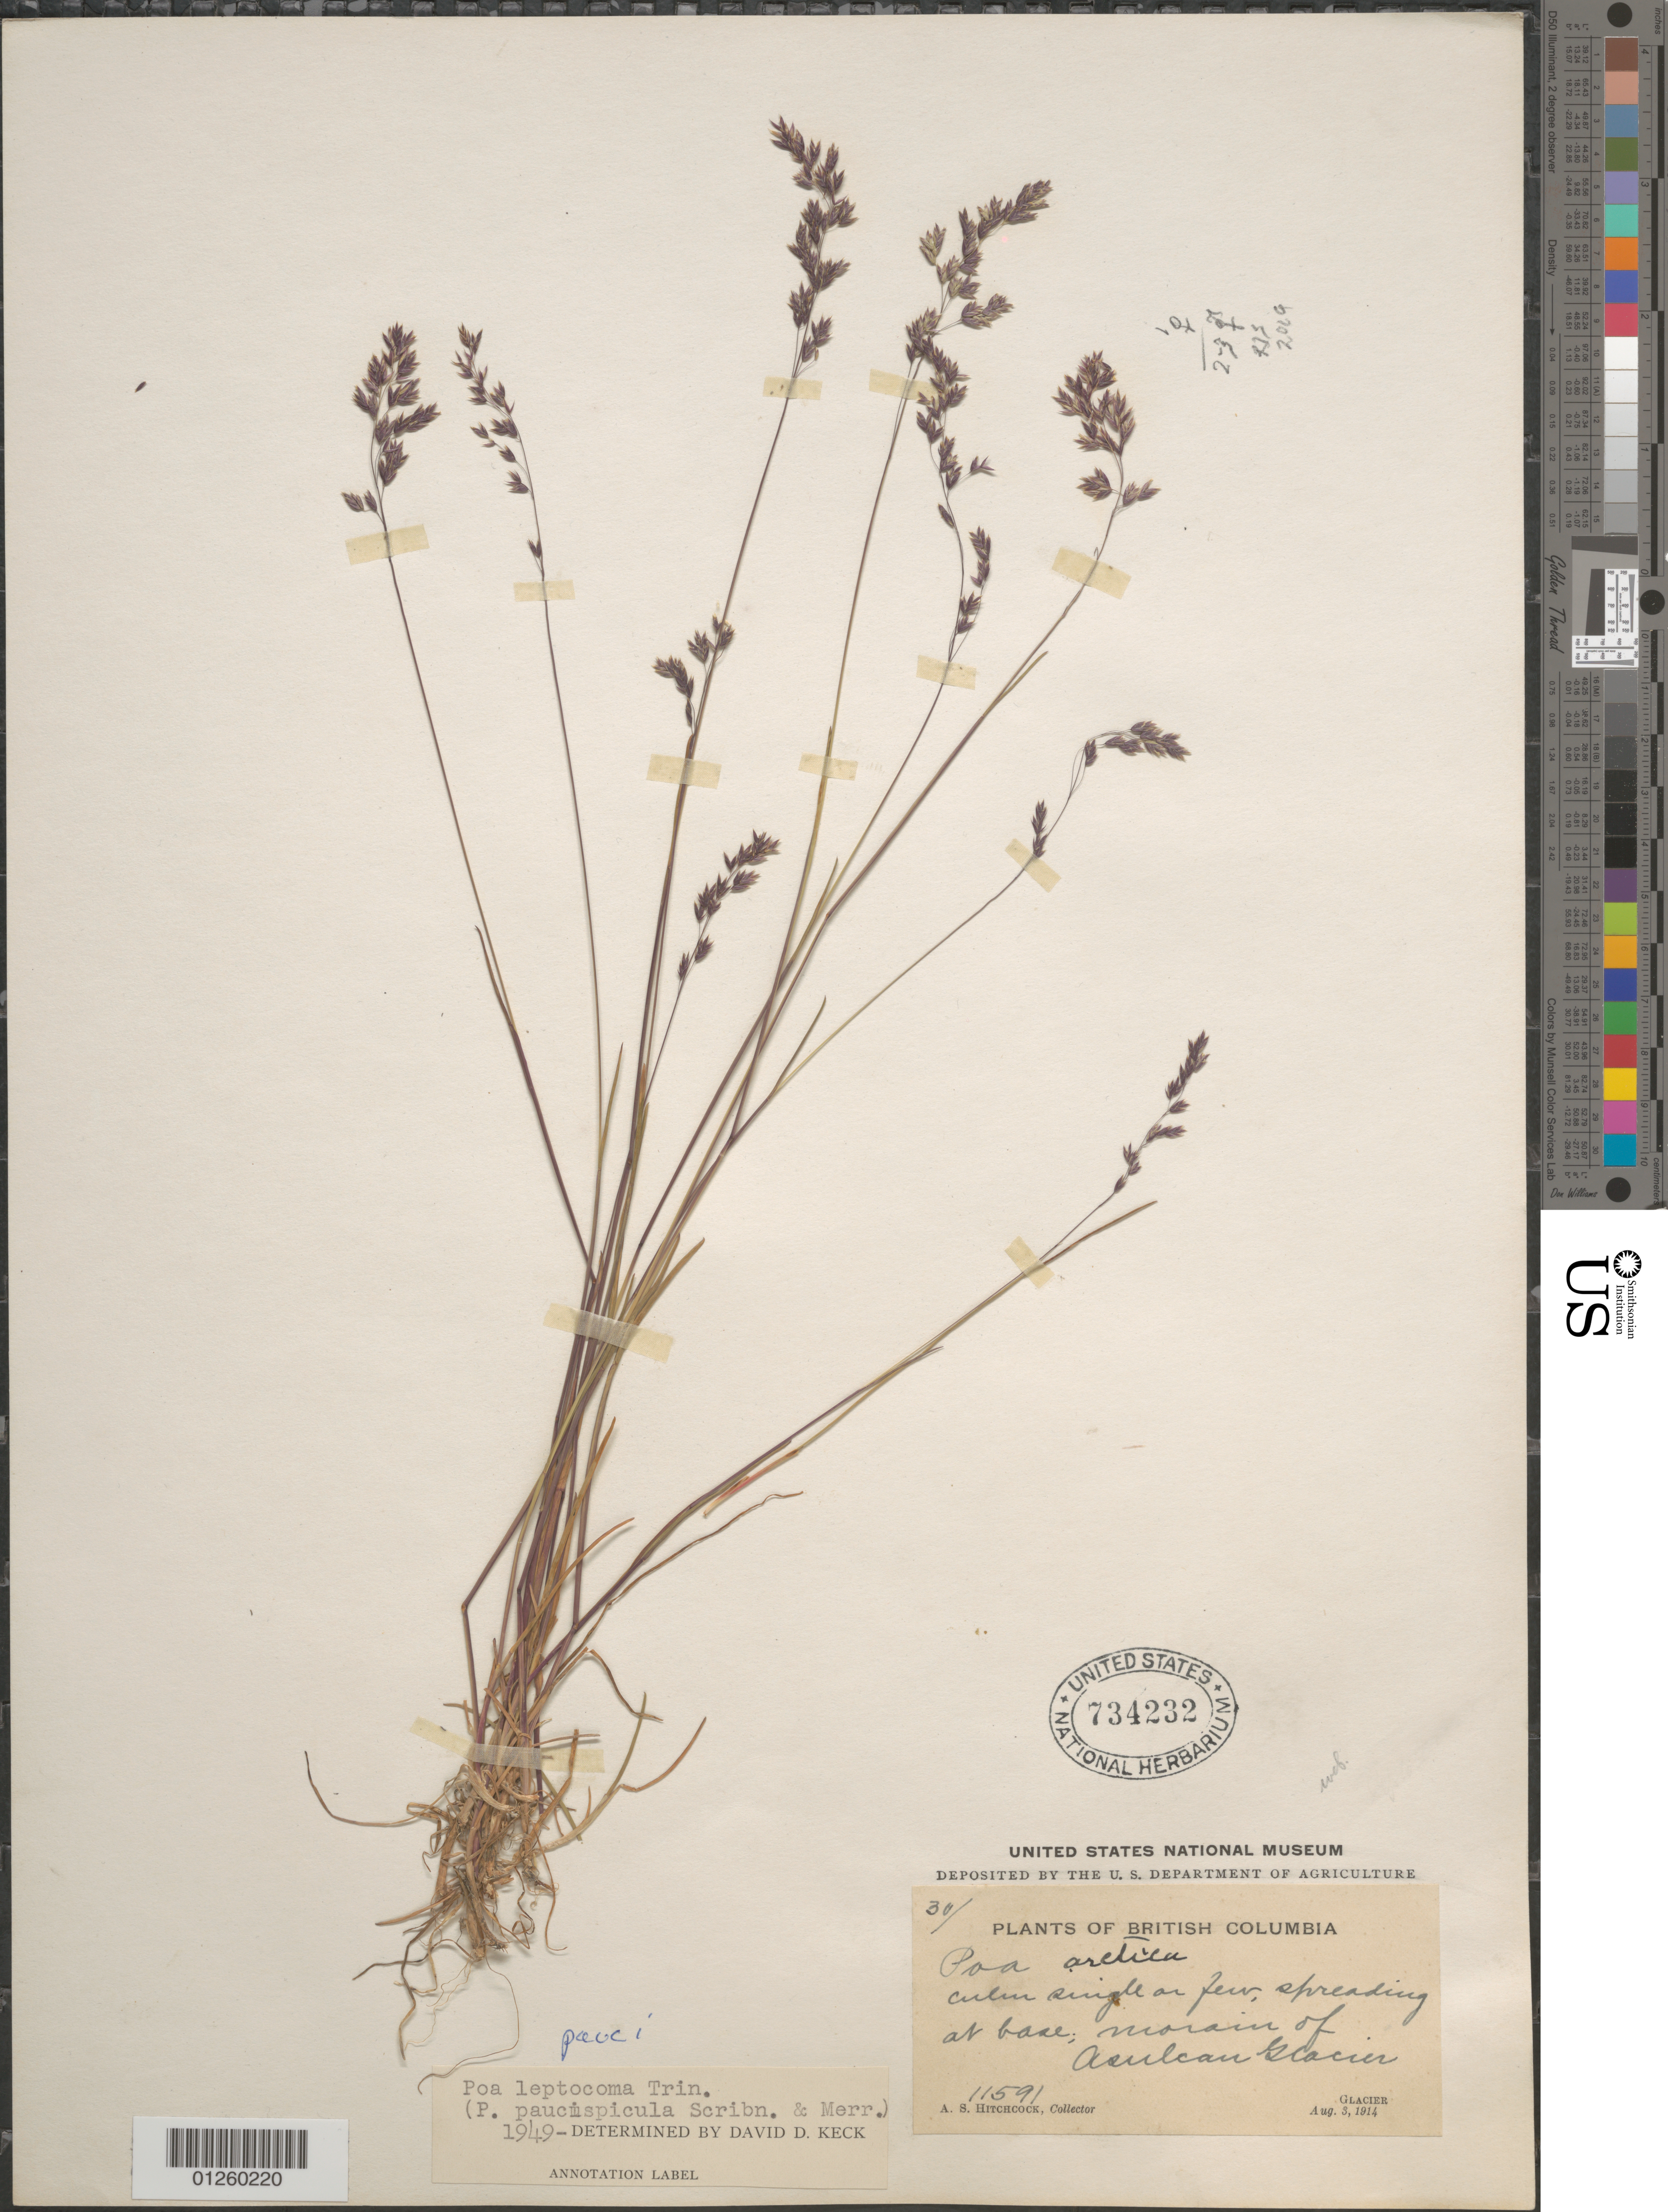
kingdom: Plantae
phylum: Tracheophyta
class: Liliopsida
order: Poales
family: Poaceae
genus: Poa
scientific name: Poa paucispicula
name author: Scribn. & Merr.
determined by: Soreng, Robert J., Research Associate (BOT), Smithsonian Institution - National Museum of Natural History (UNITED STATES)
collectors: A. S. Hitchcock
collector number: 11591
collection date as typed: Aug. 3, 1914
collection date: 1914-08-03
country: Canada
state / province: British Columbia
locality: Moraine of Asulcan (Asulkan) Glacier.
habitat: culm single or few, spreading at base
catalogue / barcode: US 734232